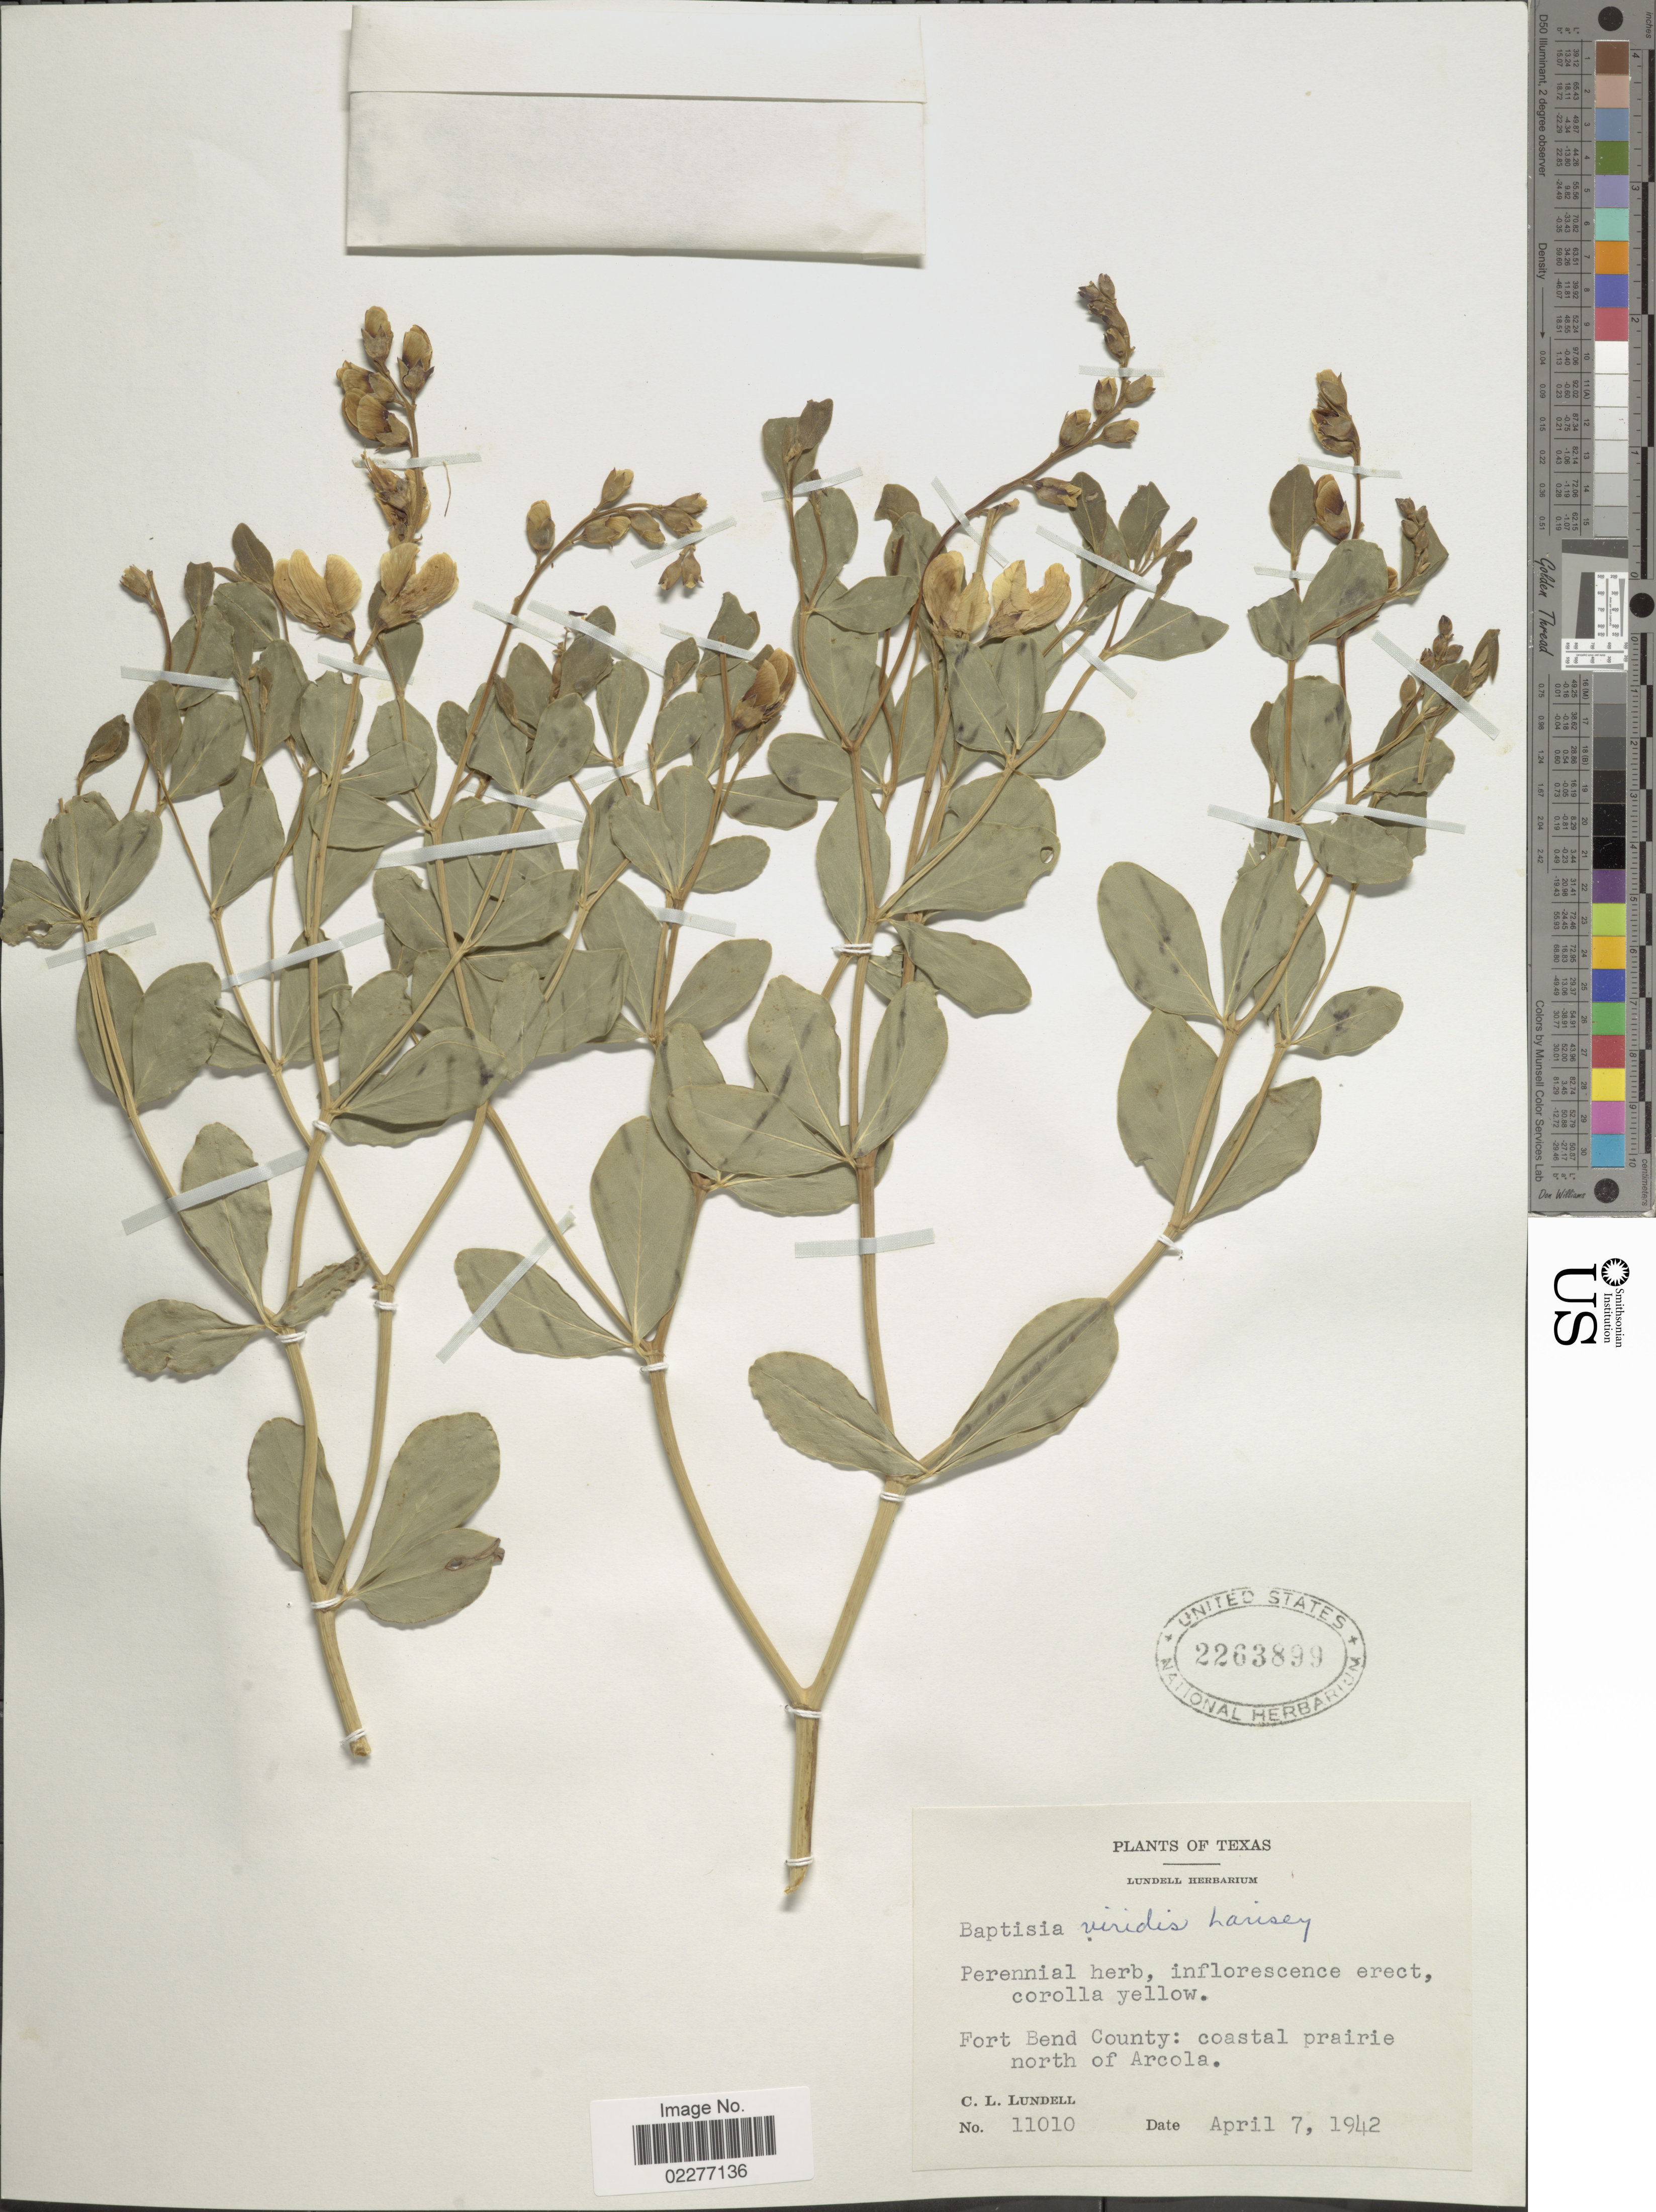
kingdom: Plantae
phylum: Tracheophyta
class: Magnoliopsida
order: Fabales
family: Fabaceae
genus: Baptisia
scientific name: Baptisia viridis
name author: Larisey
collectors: C. L. Lundell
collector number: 11010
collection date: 1942-04-07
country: United States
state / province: Texas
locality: Fort Bend County: coastal prairie north of Arcola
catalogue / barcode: US 2263899